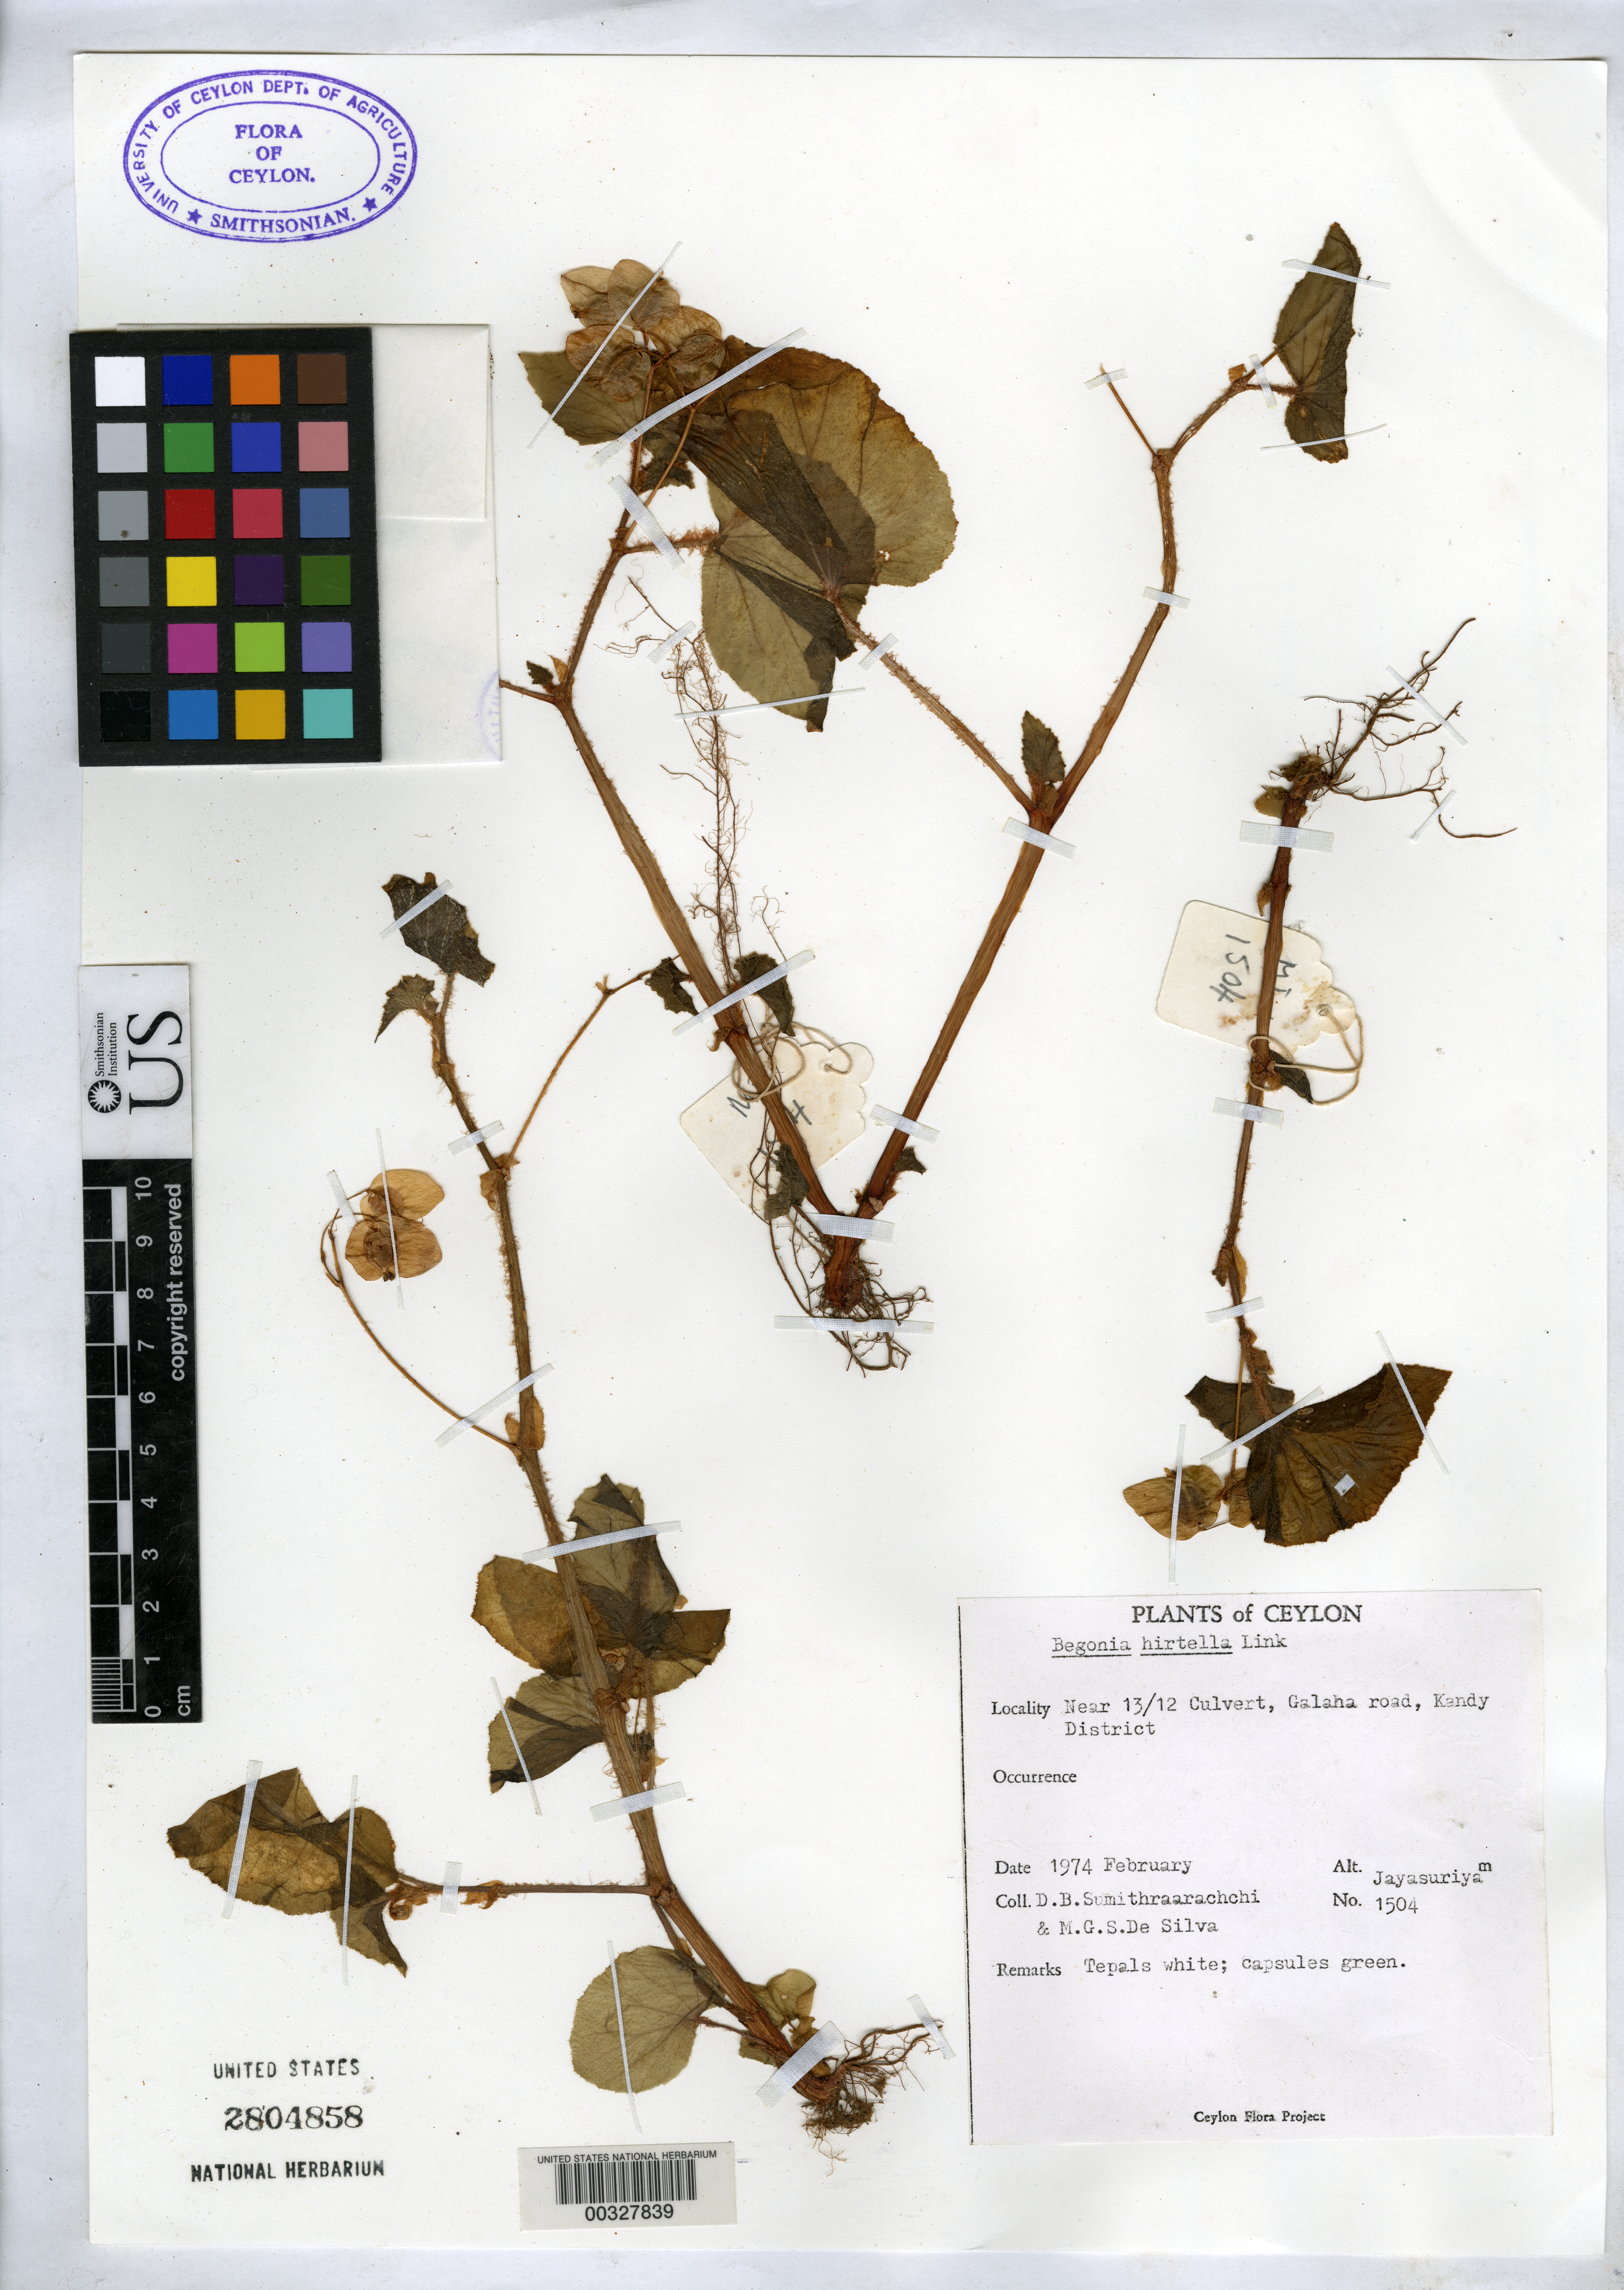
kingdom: Plantae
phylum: Tracheophyta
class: Magnoliopsida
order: Cucurbitales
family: Begoniaceae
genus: Begonia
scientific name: Begonia hirtella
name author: Link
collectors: D. B. Sumithraarachchi, Jayasuriya, -- & M. G. Silva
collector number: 1504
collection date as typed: Feb 1974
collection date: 1974-02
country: Sri Lanka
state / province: Central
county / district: Kandy Dist.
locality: Near 13/12 culvert, galaha road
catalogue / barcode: US 2804858